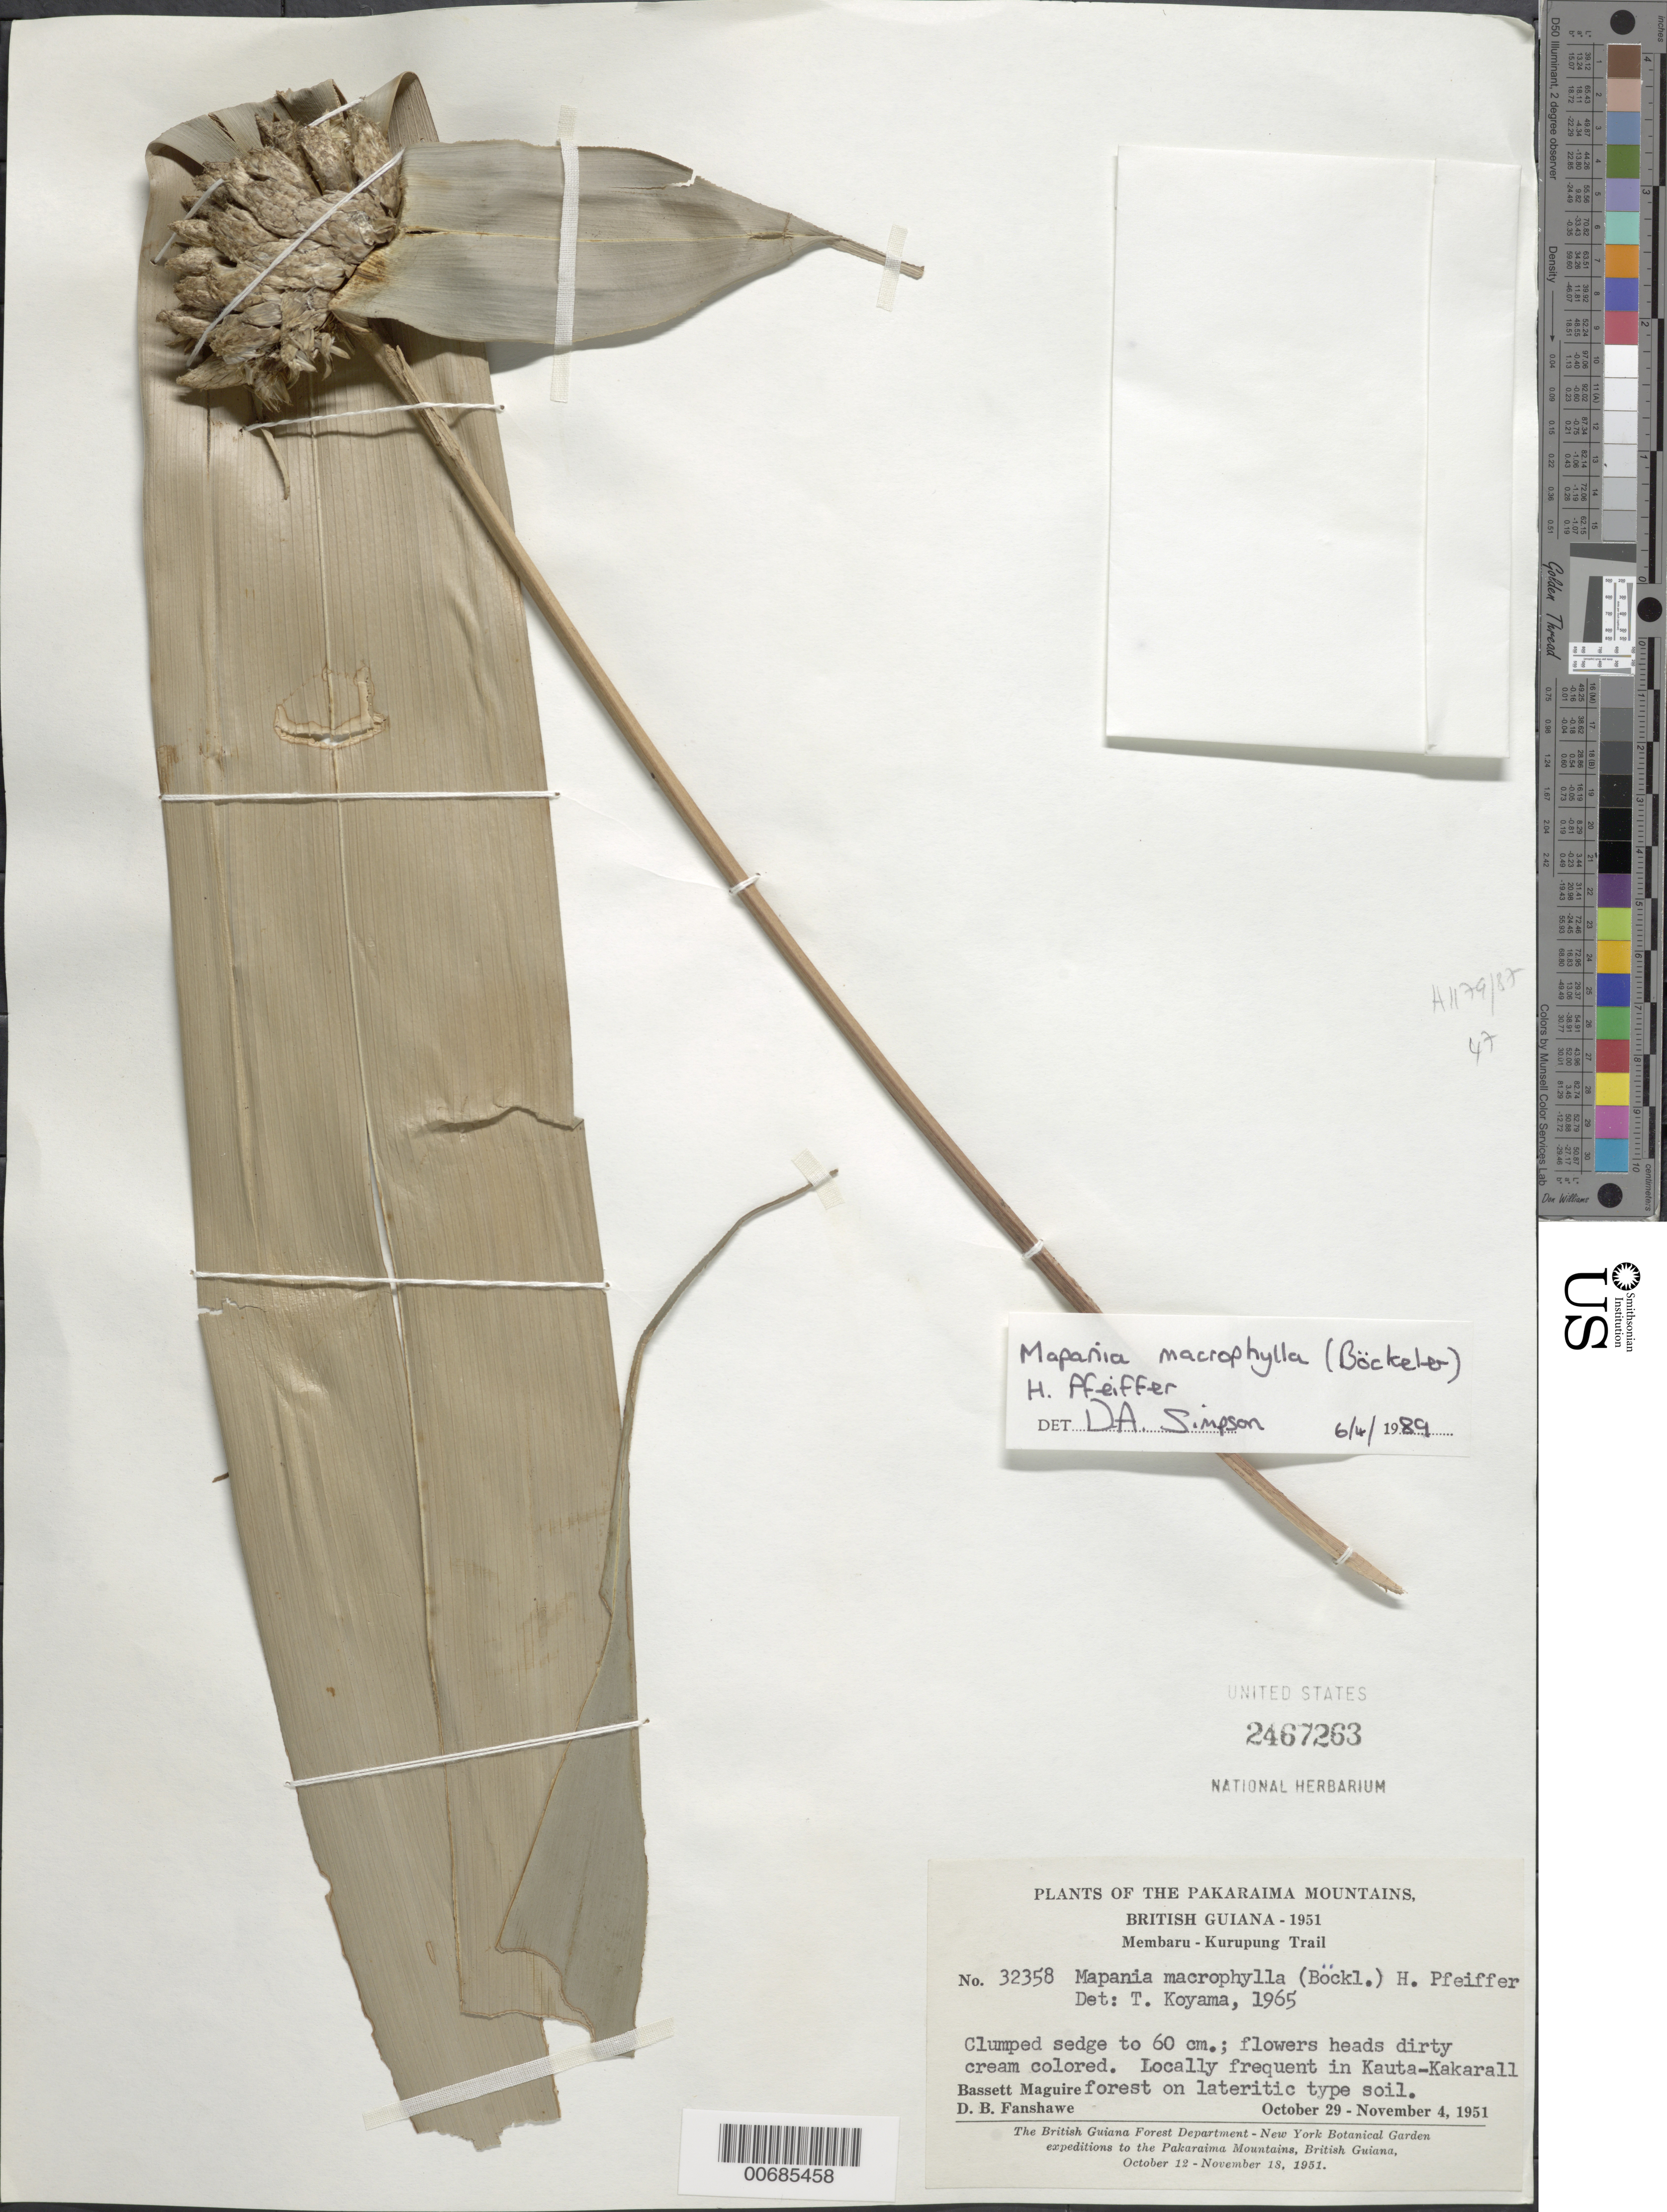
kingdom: Plantae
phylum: Tracheophyta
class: Liliopsida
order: Poales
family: Cyperaceae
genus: Mapania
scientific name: Mapania macrophylla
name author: (Boeckeler) H. Pfeiff.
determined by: Simpson, D. A.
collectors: B. Maguire & D. B. Fanshawe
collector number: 32358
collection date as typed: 29-Oct-51 to 4-Nov-51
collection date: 1951-10-29/1951-11-04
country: Guyana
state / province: Cuyuni-Mazaruni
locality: Membaru-Kurupung Trail, Pakaraima Mts.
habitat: Kauta-kakarall forest on laterite type soil;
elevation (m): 1000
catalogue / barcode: US 2467263